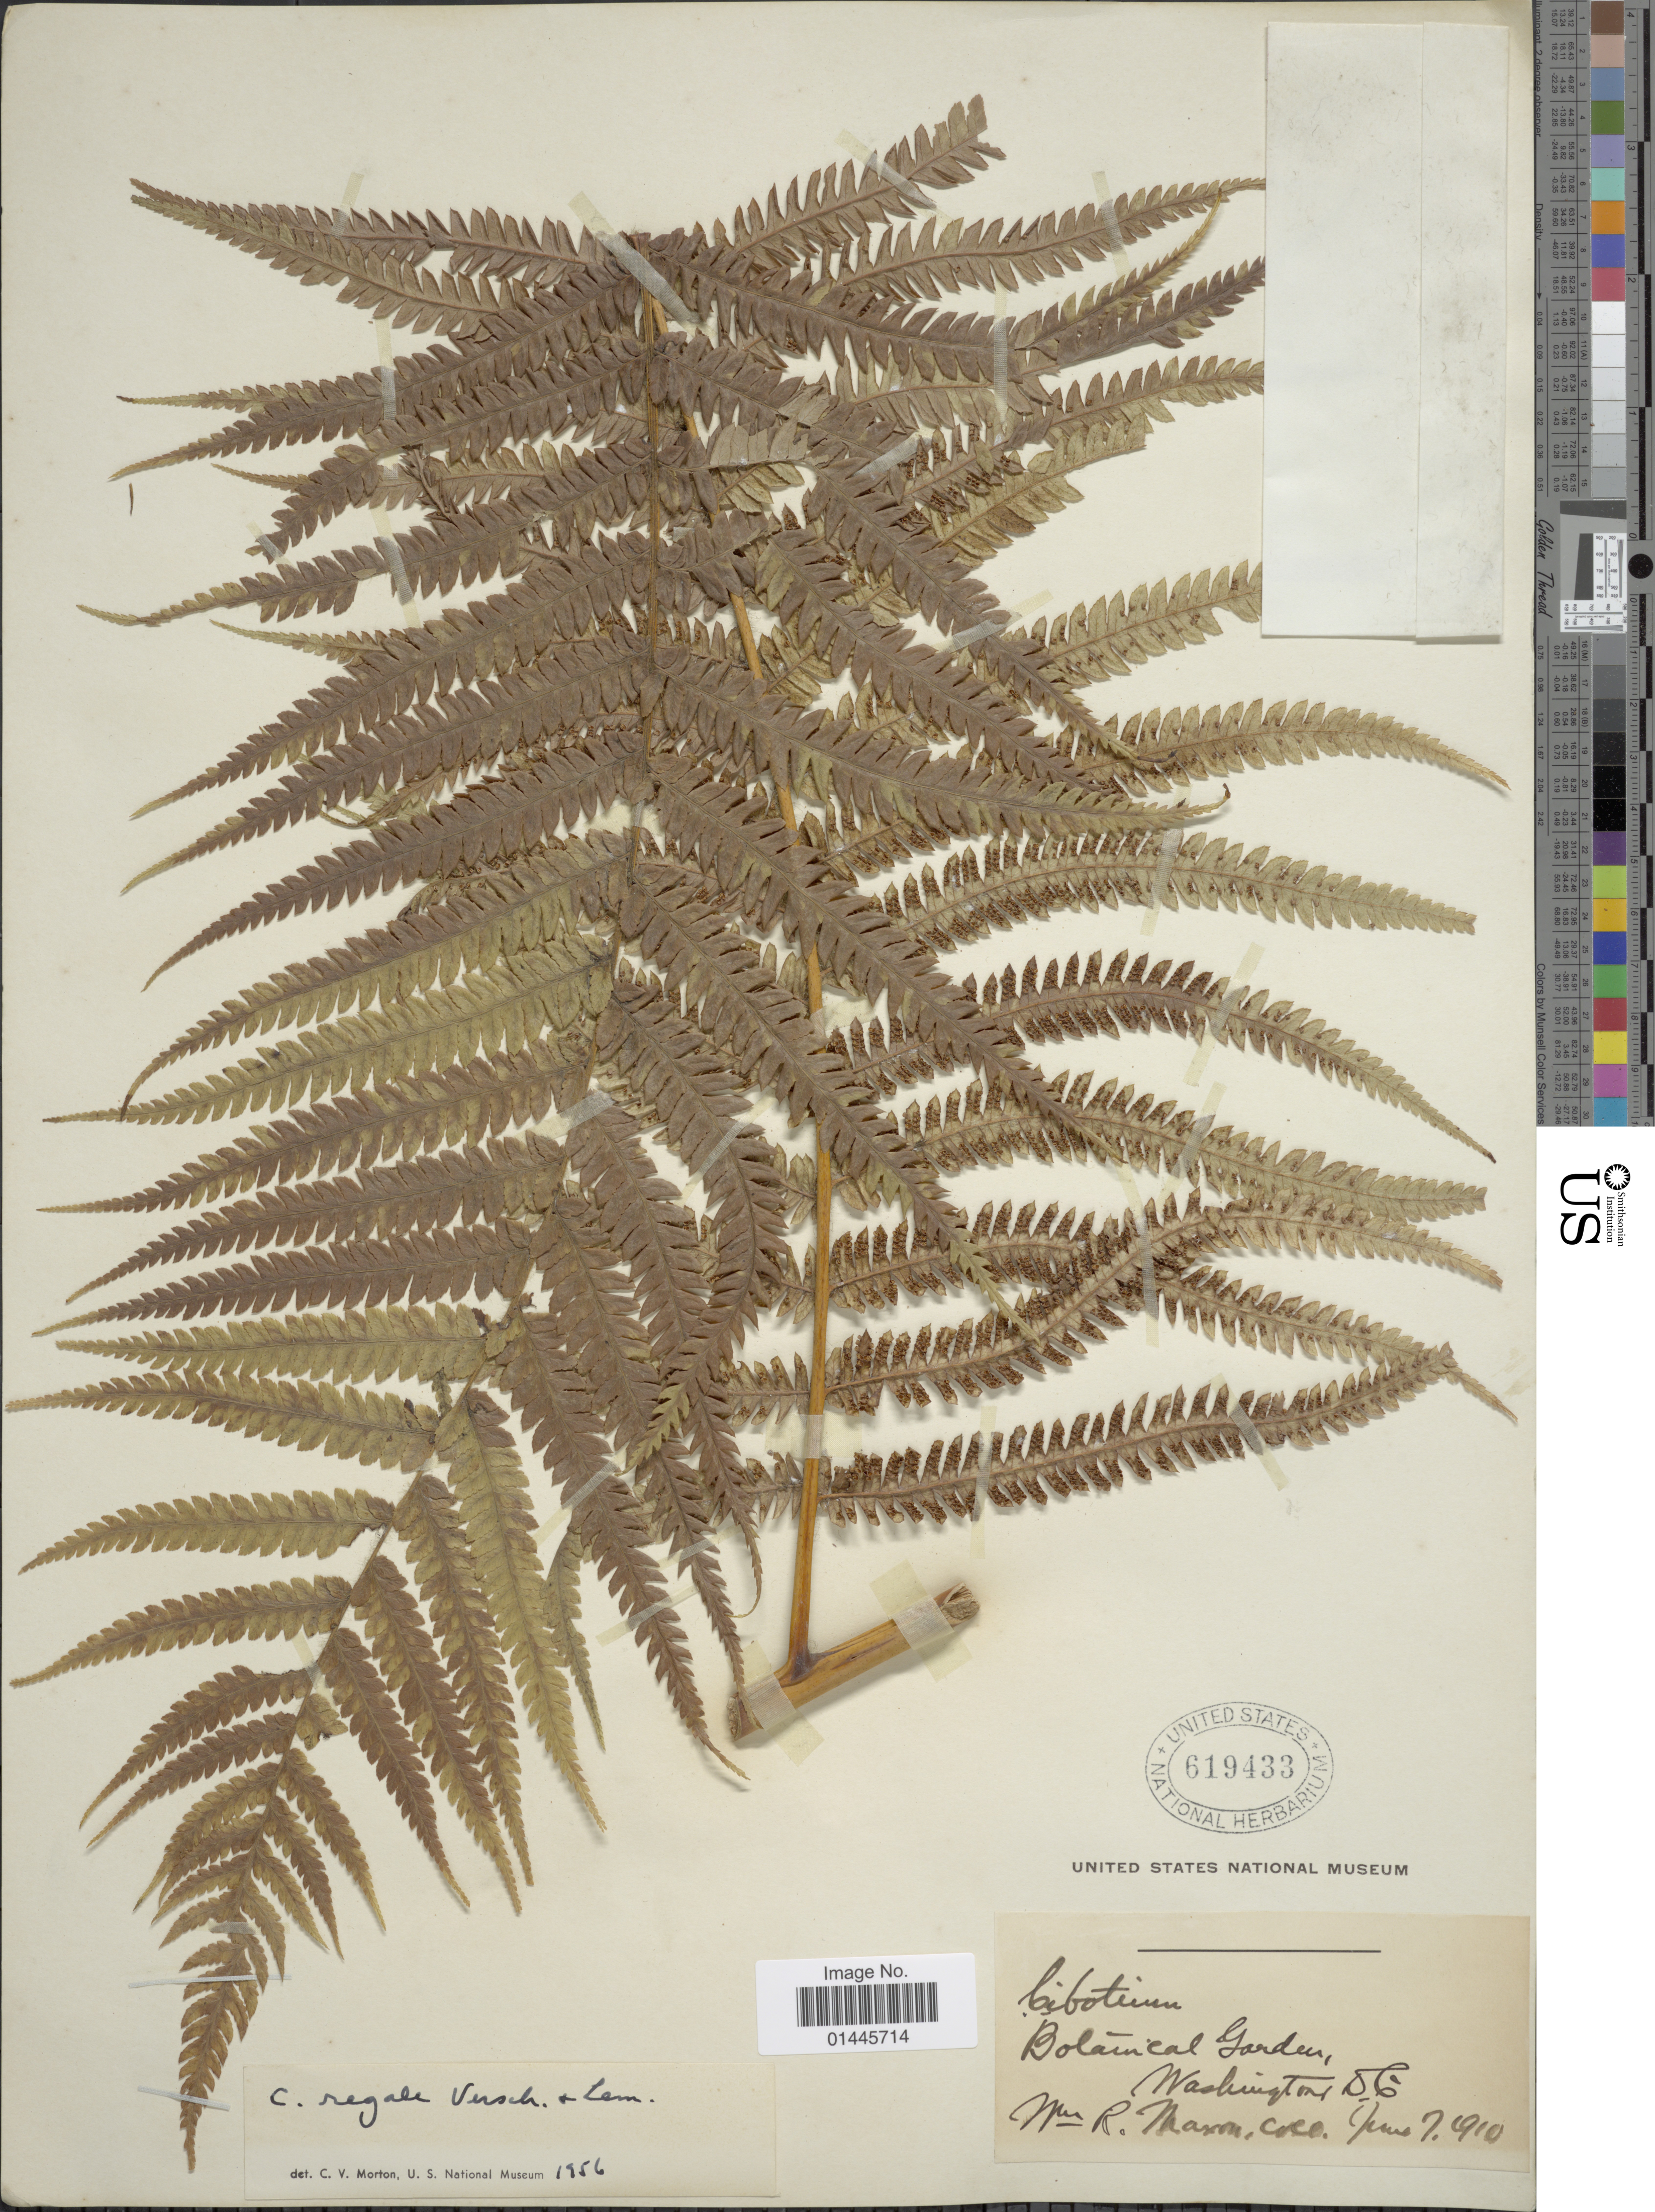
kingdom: Plantae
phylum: Tracheophyta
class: Polypodiopsida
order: Cyatheales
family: Cibotiaceae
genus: Cibotium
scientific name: Cibotium regale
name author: Verschaff. & Lem.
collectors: W. R. Maxon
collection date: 1910-06-07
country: United States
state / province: District of Columbia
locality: Botanical Garden.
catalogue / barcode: US 619433